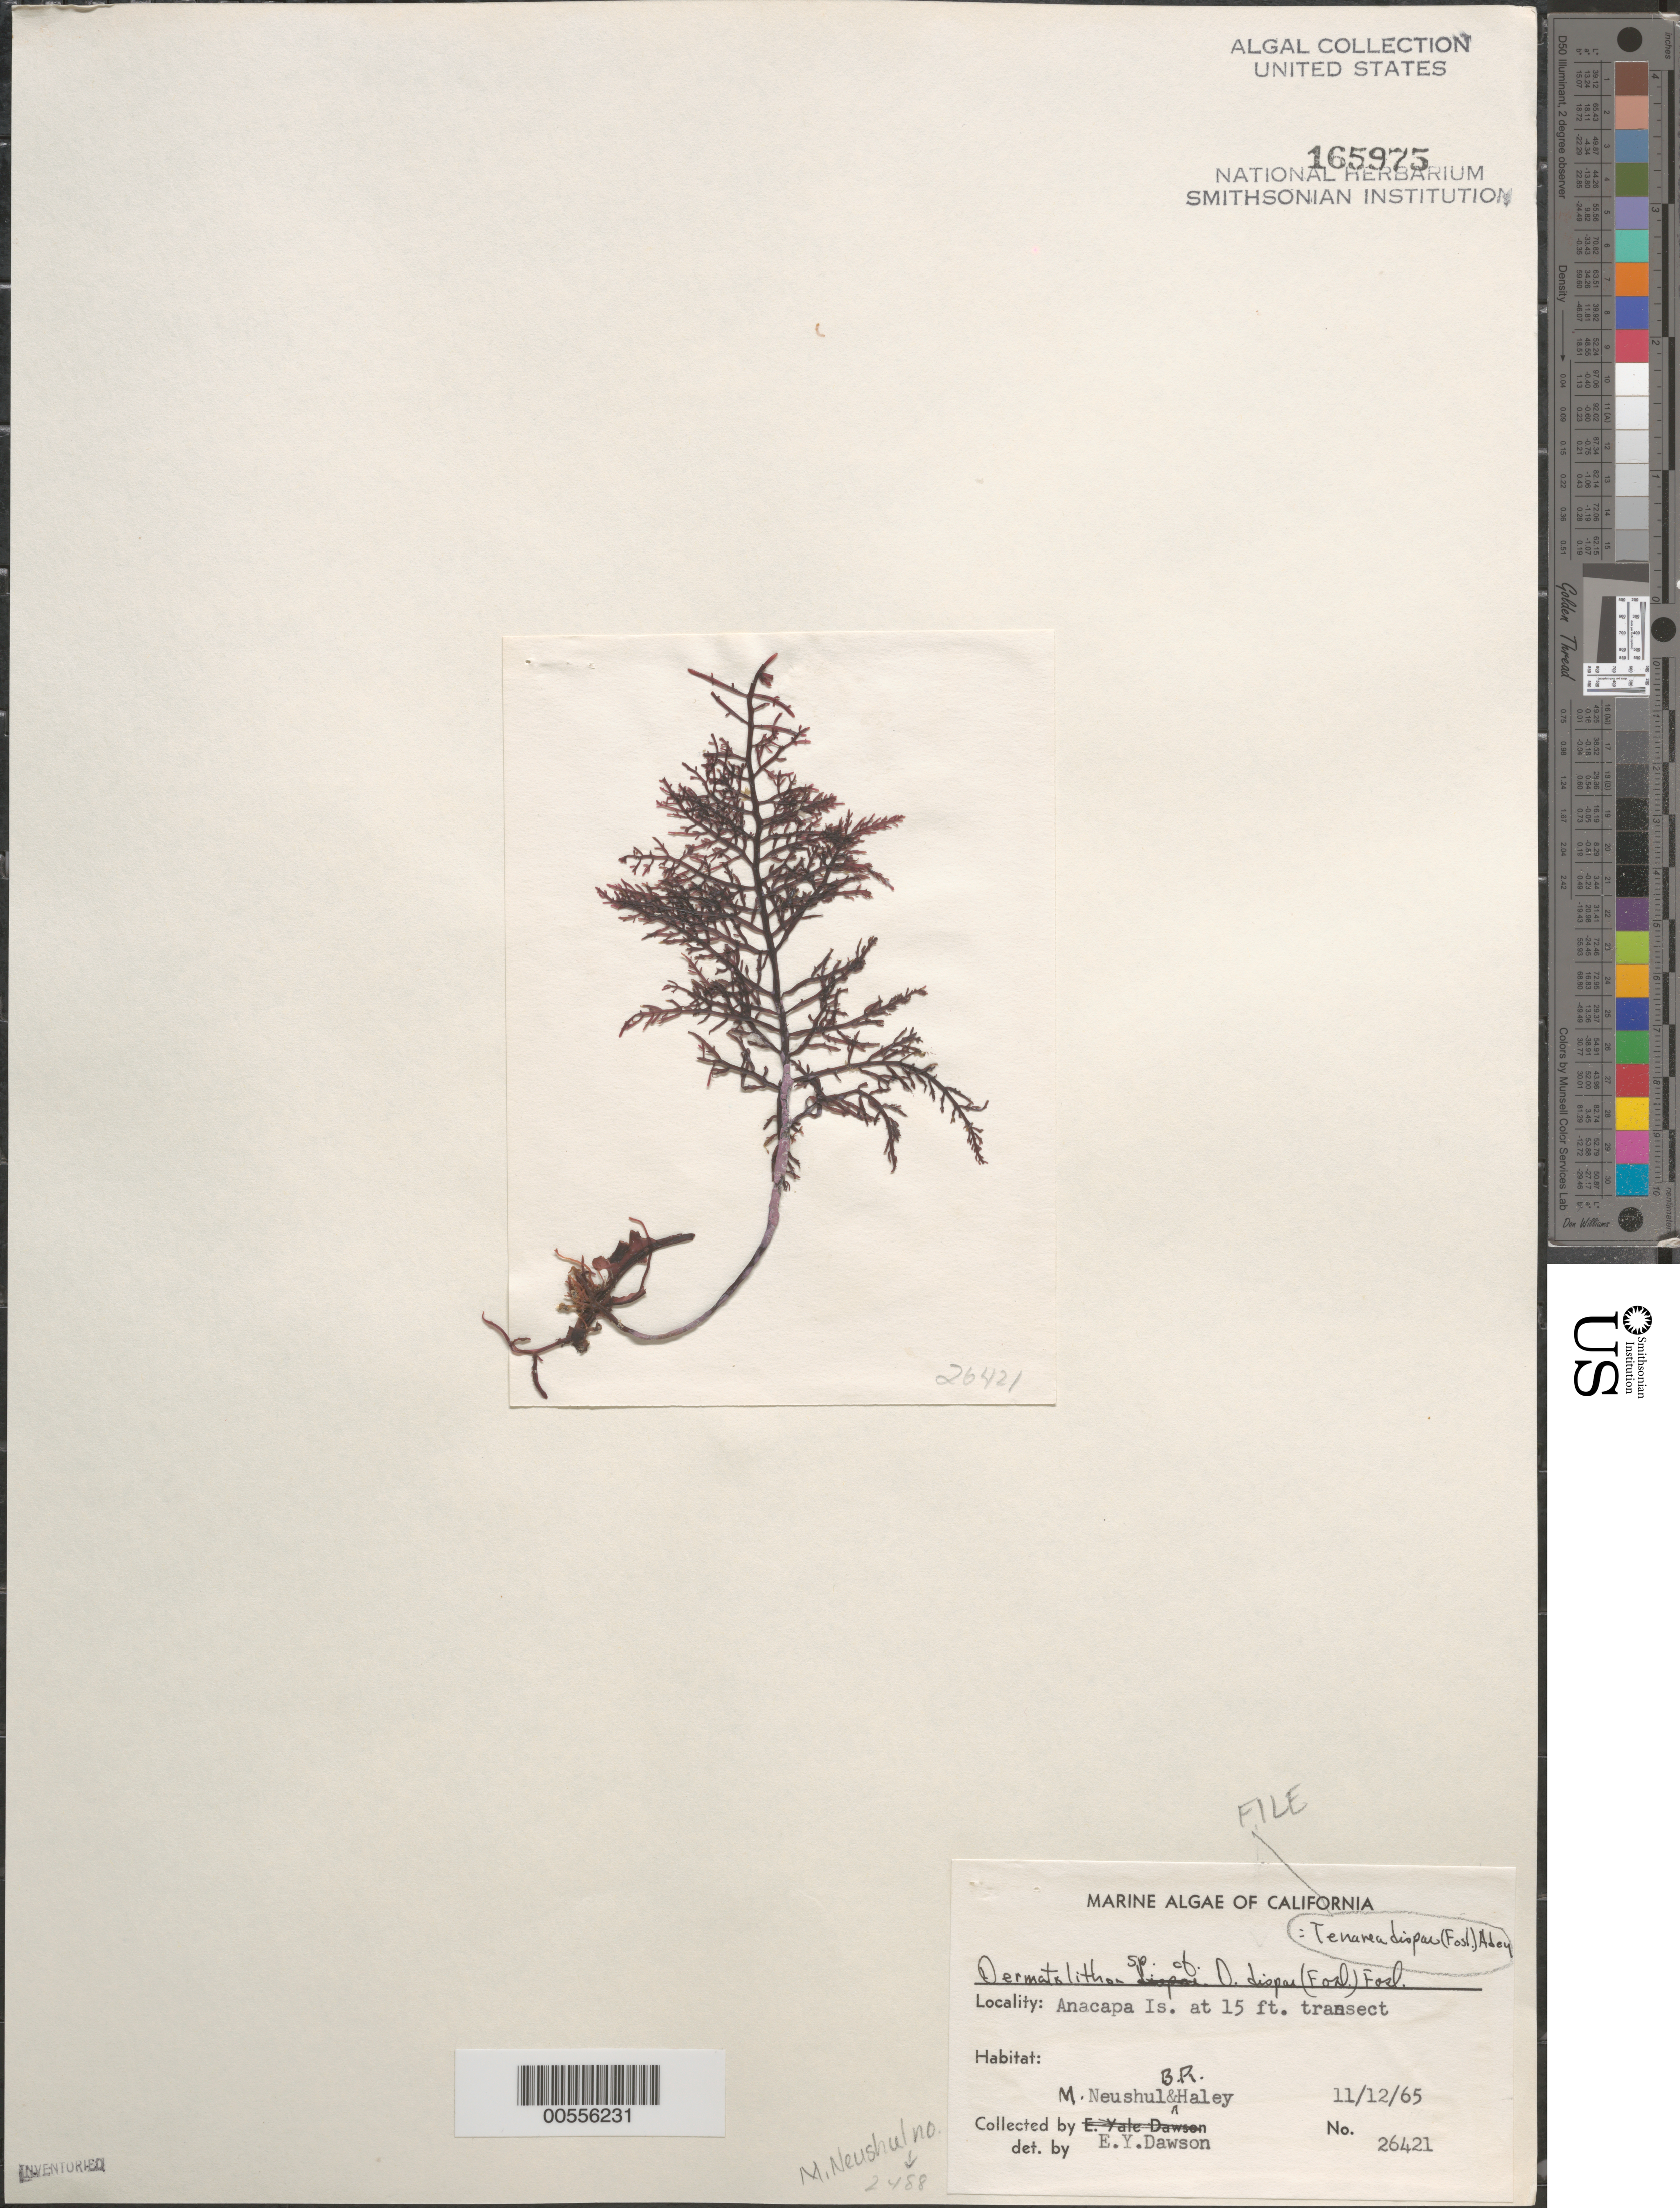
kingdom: Plantae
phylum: Rhodophyta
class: Florideophyceae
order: Corallinales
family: Lithophyllaceae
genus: Tenarea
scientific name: Tenarea dispar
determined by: Dawson, E. Y.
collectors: M. Neushul & B. Haley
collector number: Neushul 2488 & EYD 26421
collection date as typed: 12 Nov 1965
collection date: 1965-11-12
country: United States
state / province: California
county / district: Ventura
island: Anacapa Island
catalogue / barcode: US 165975